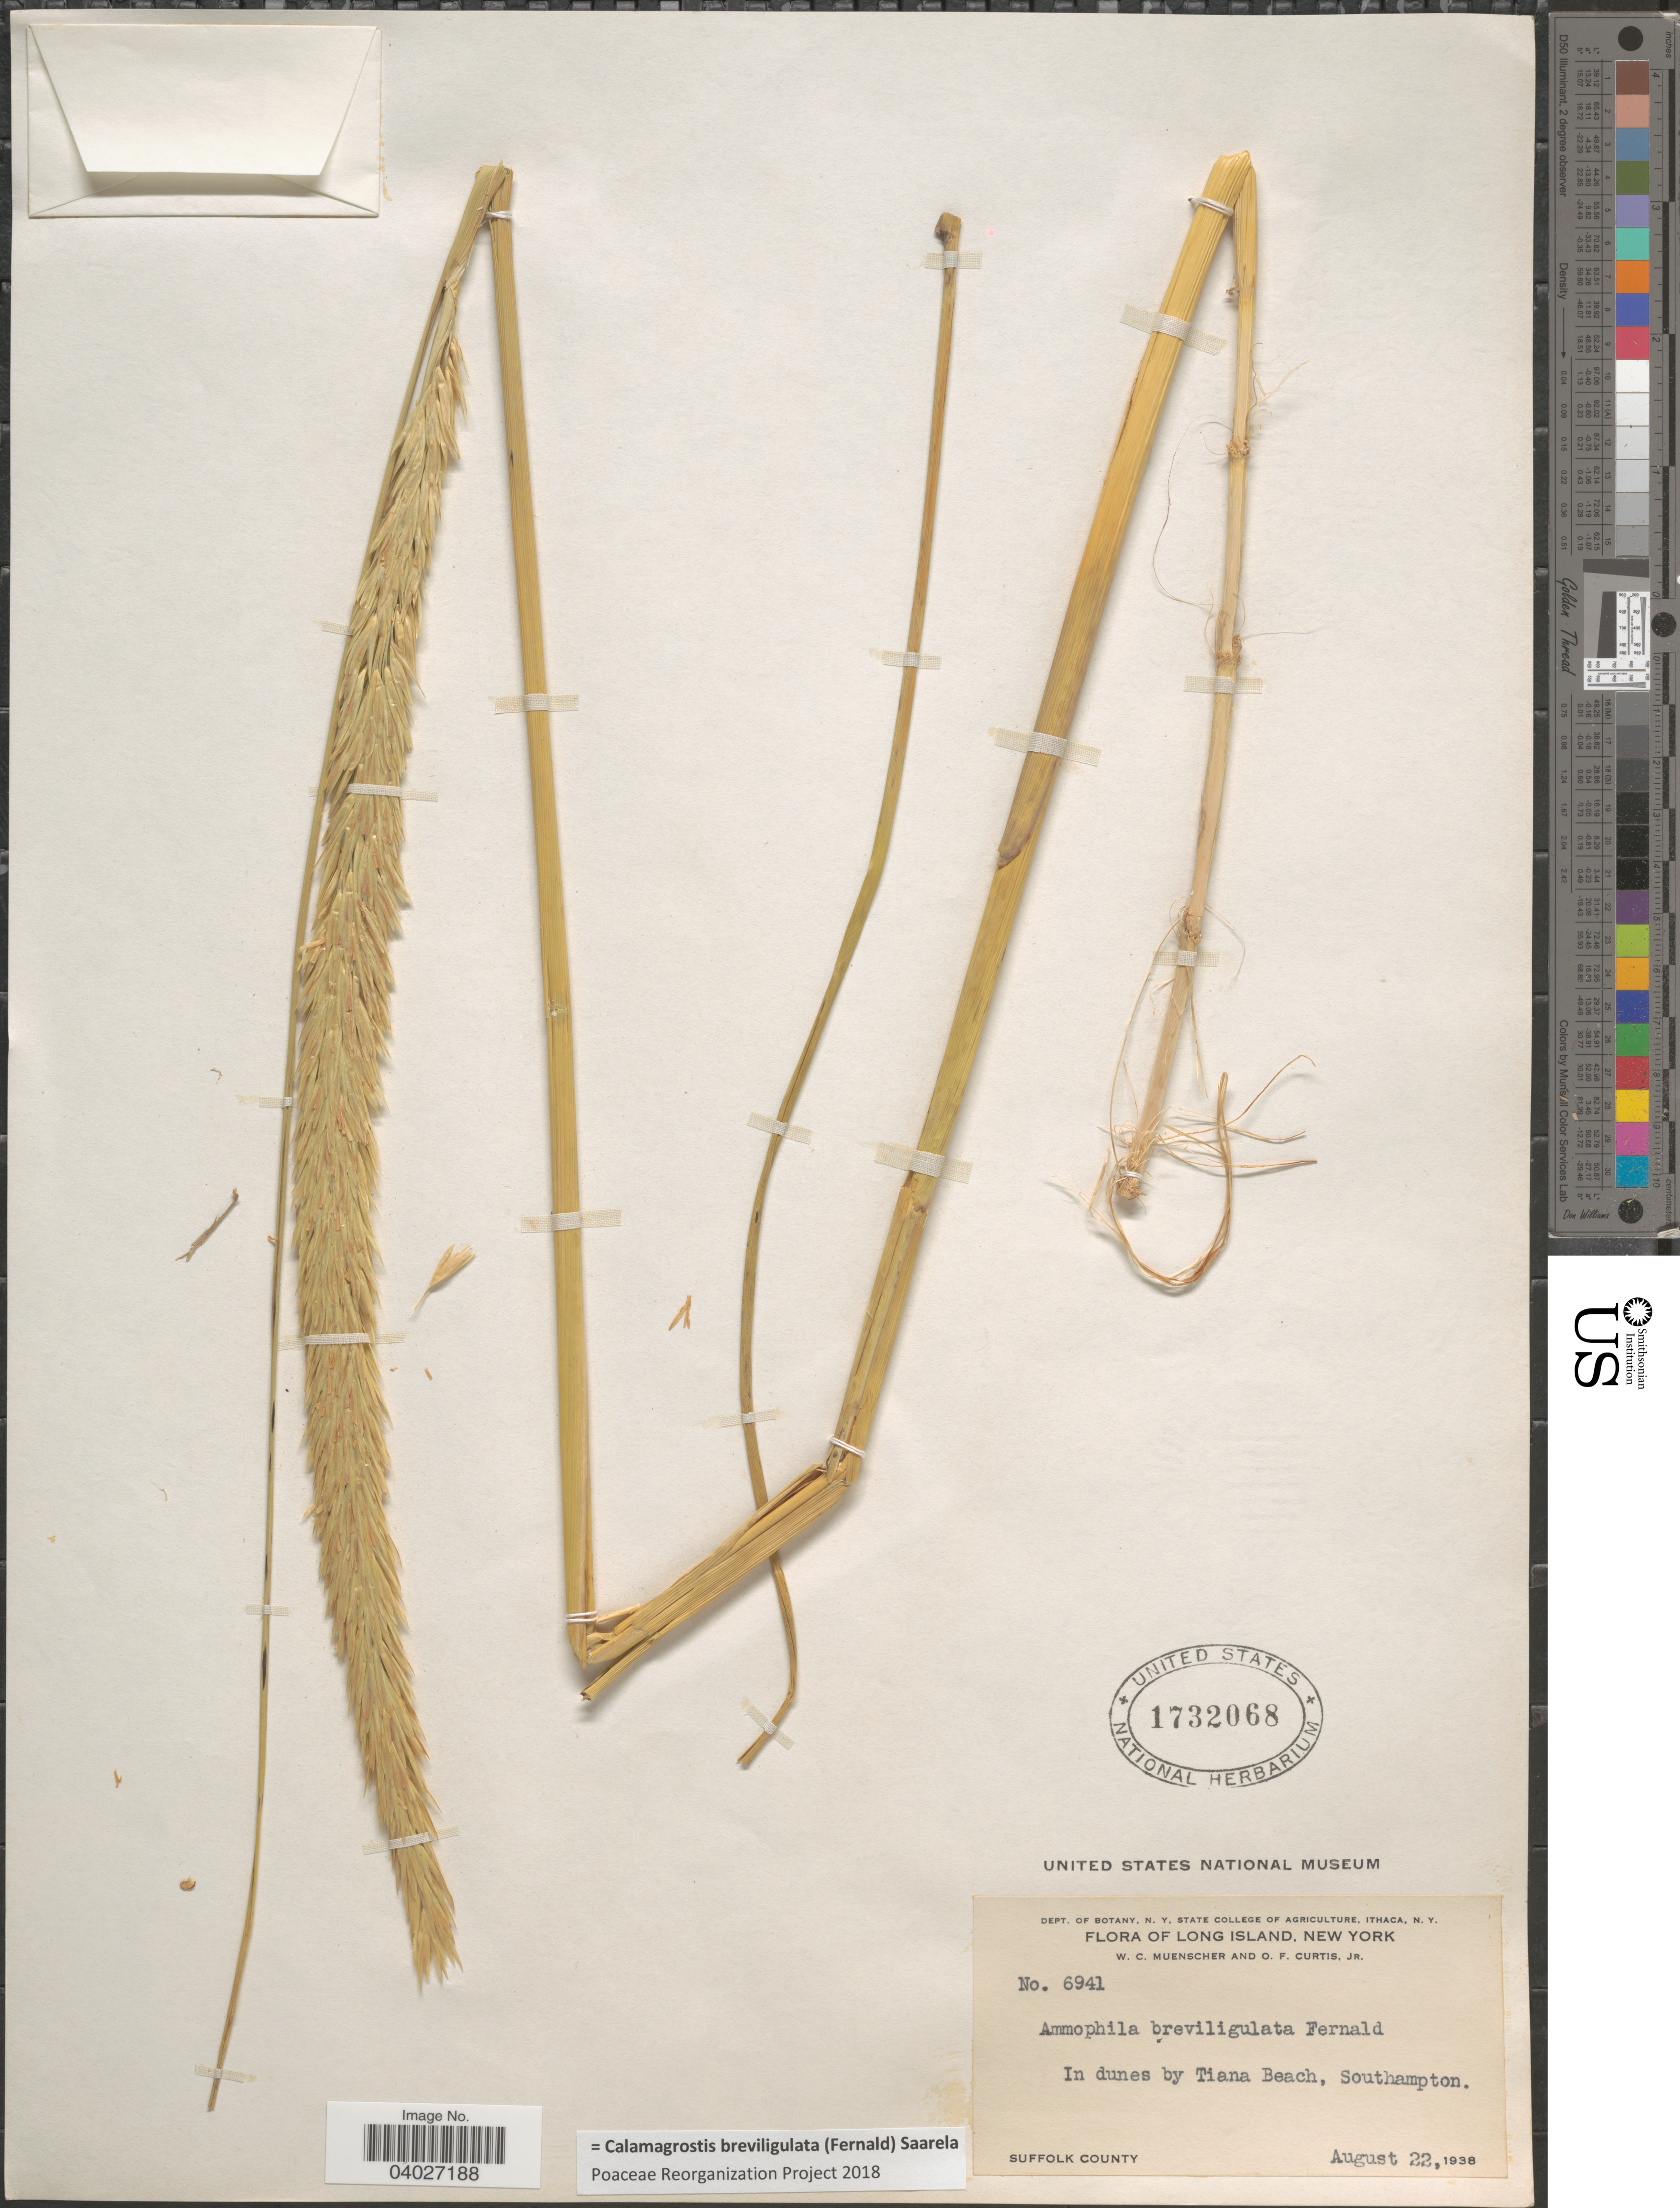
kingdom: Plantae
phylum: Tracheophyta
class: Liliopsida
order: Poales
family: Poaceae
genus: Calamagrostis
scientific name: Calamagrostis breviligulata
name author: (Fernald) Saarela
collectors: W. Muenscher & O. Curtis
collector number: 6941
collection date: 1938-08-22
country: United States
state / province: New York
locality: Long Island. In dunes by Tiana Beach, Southampton. Suffolk County.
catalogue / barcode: US 1732068